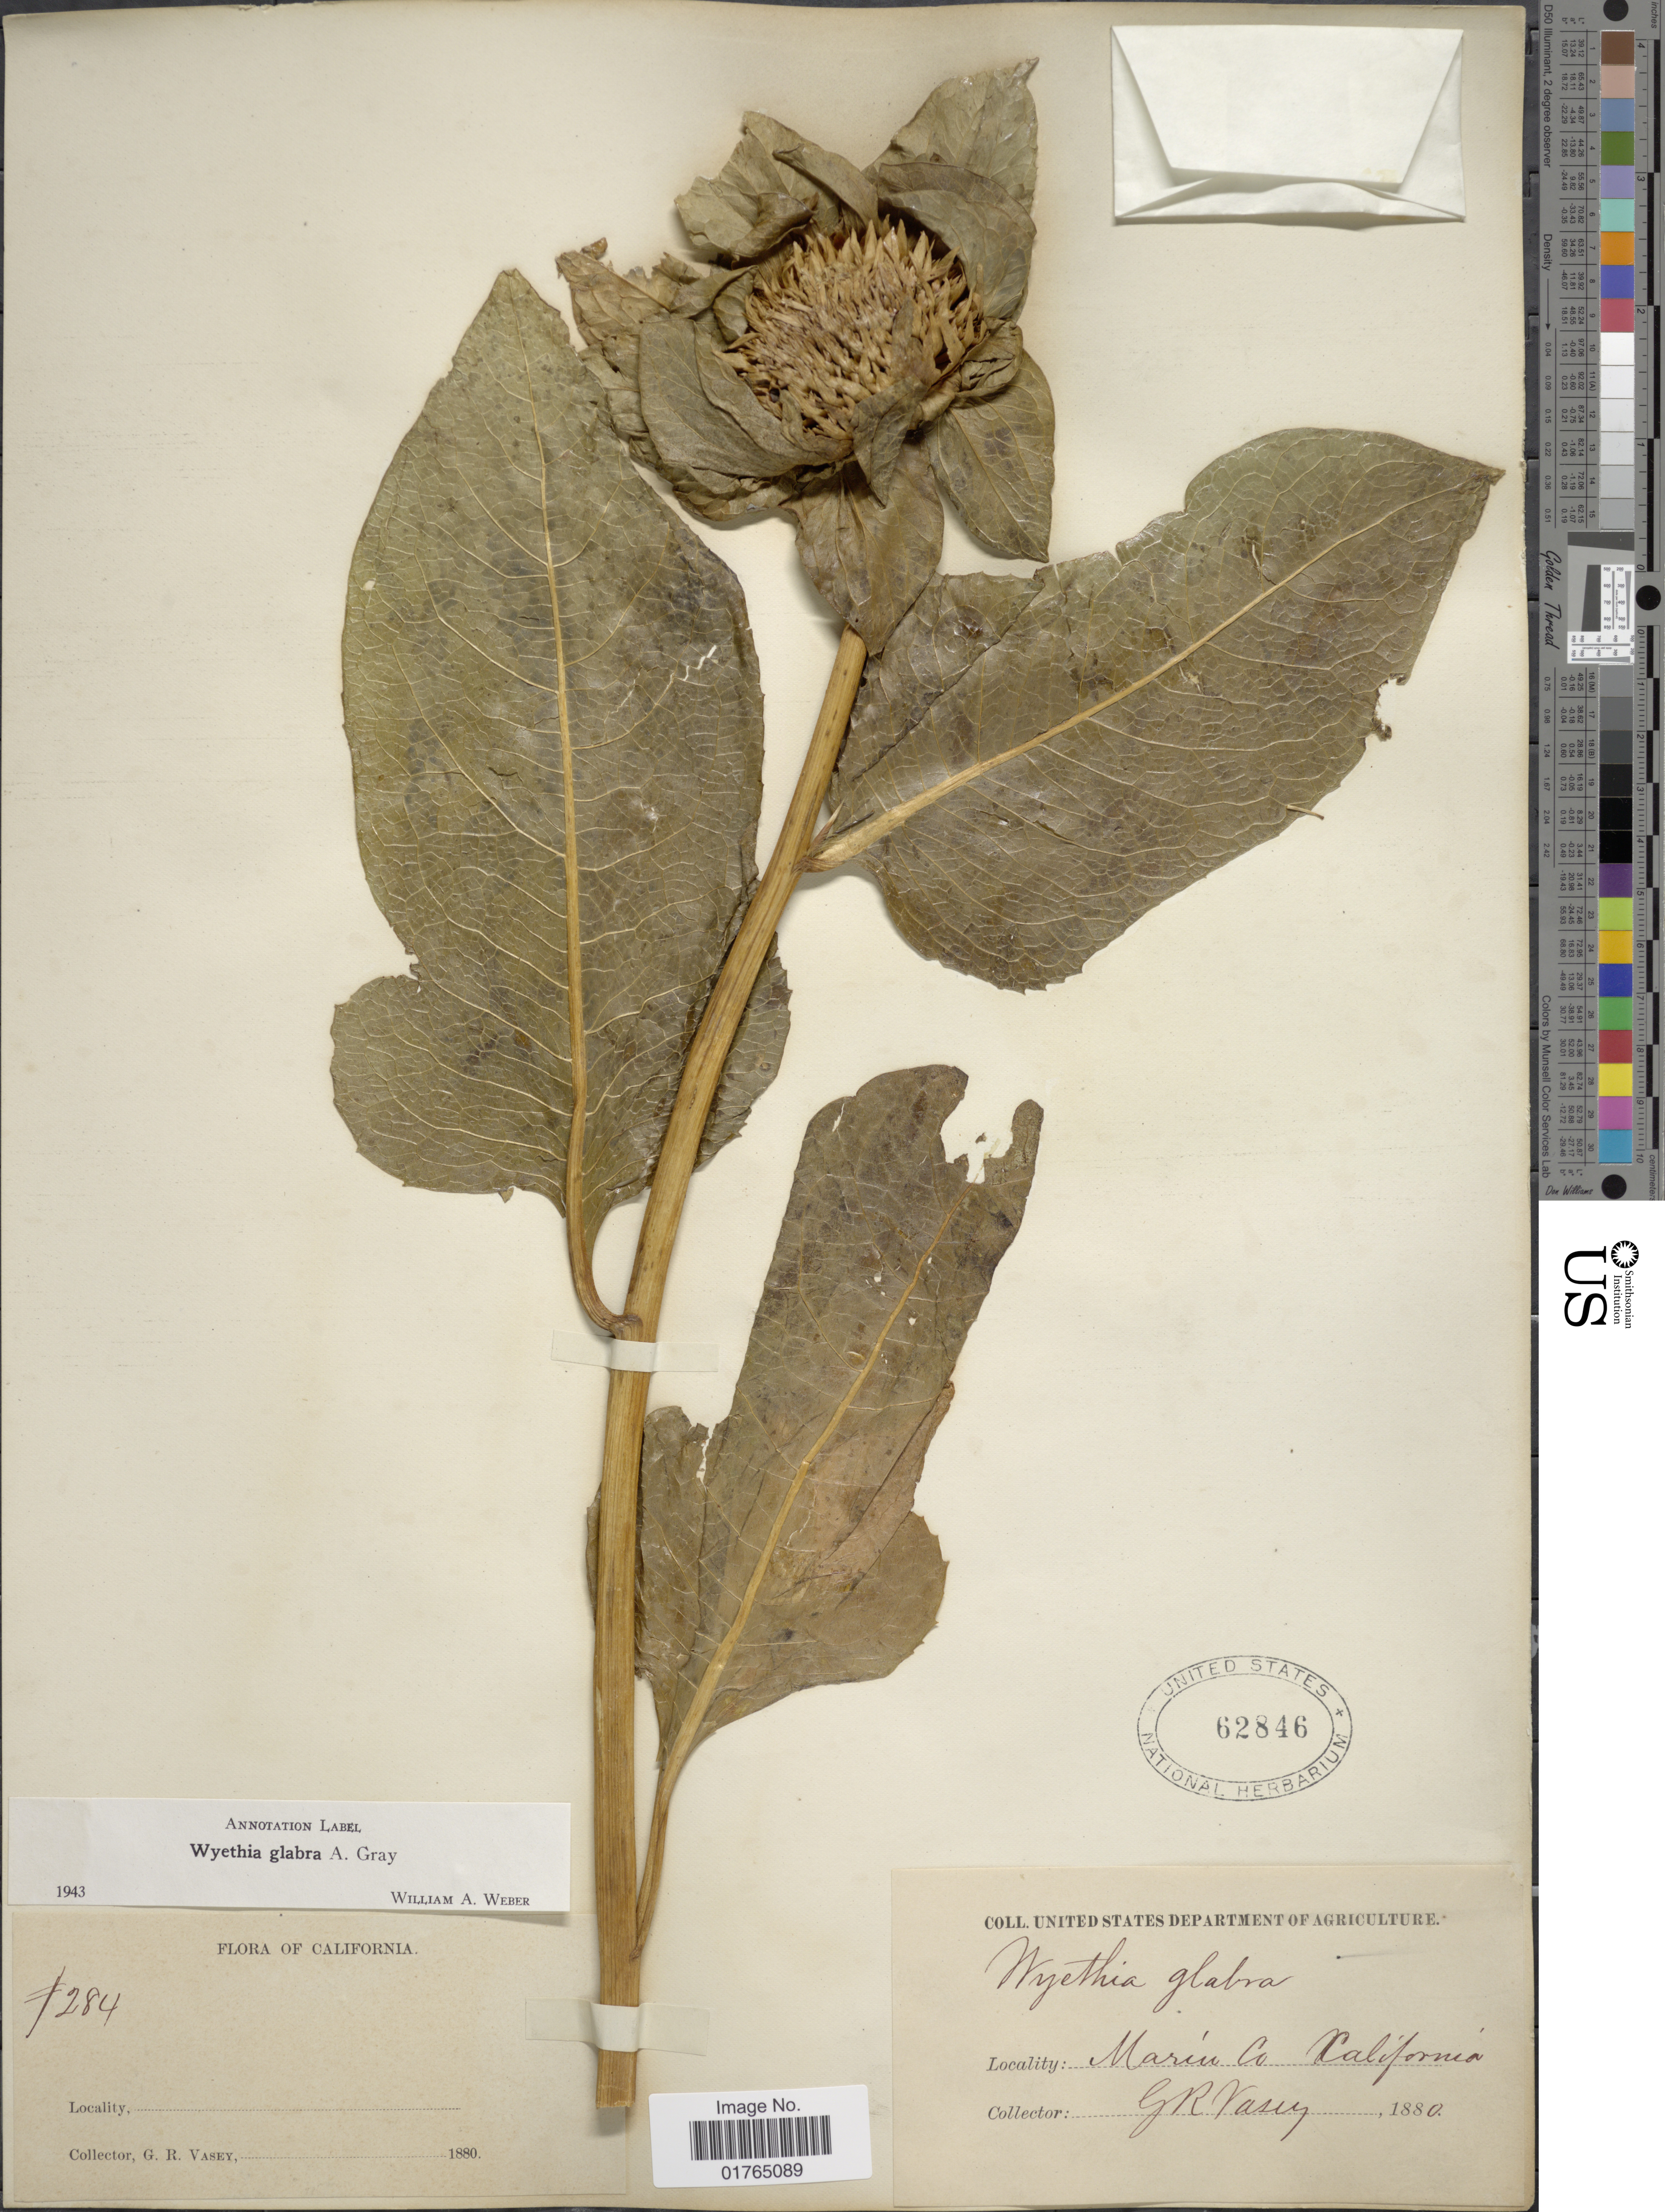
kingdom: Plantae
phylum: Tracheophyta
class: Magnoliopsida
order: Asterales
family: Asteraceae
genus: Wyethia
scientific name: Wyethia glabra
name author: A. Gray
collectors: G. R. Vasey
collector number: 284*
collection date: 1880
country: United States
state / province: California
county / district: Marin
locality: Marin Co.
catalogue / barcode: US 62846